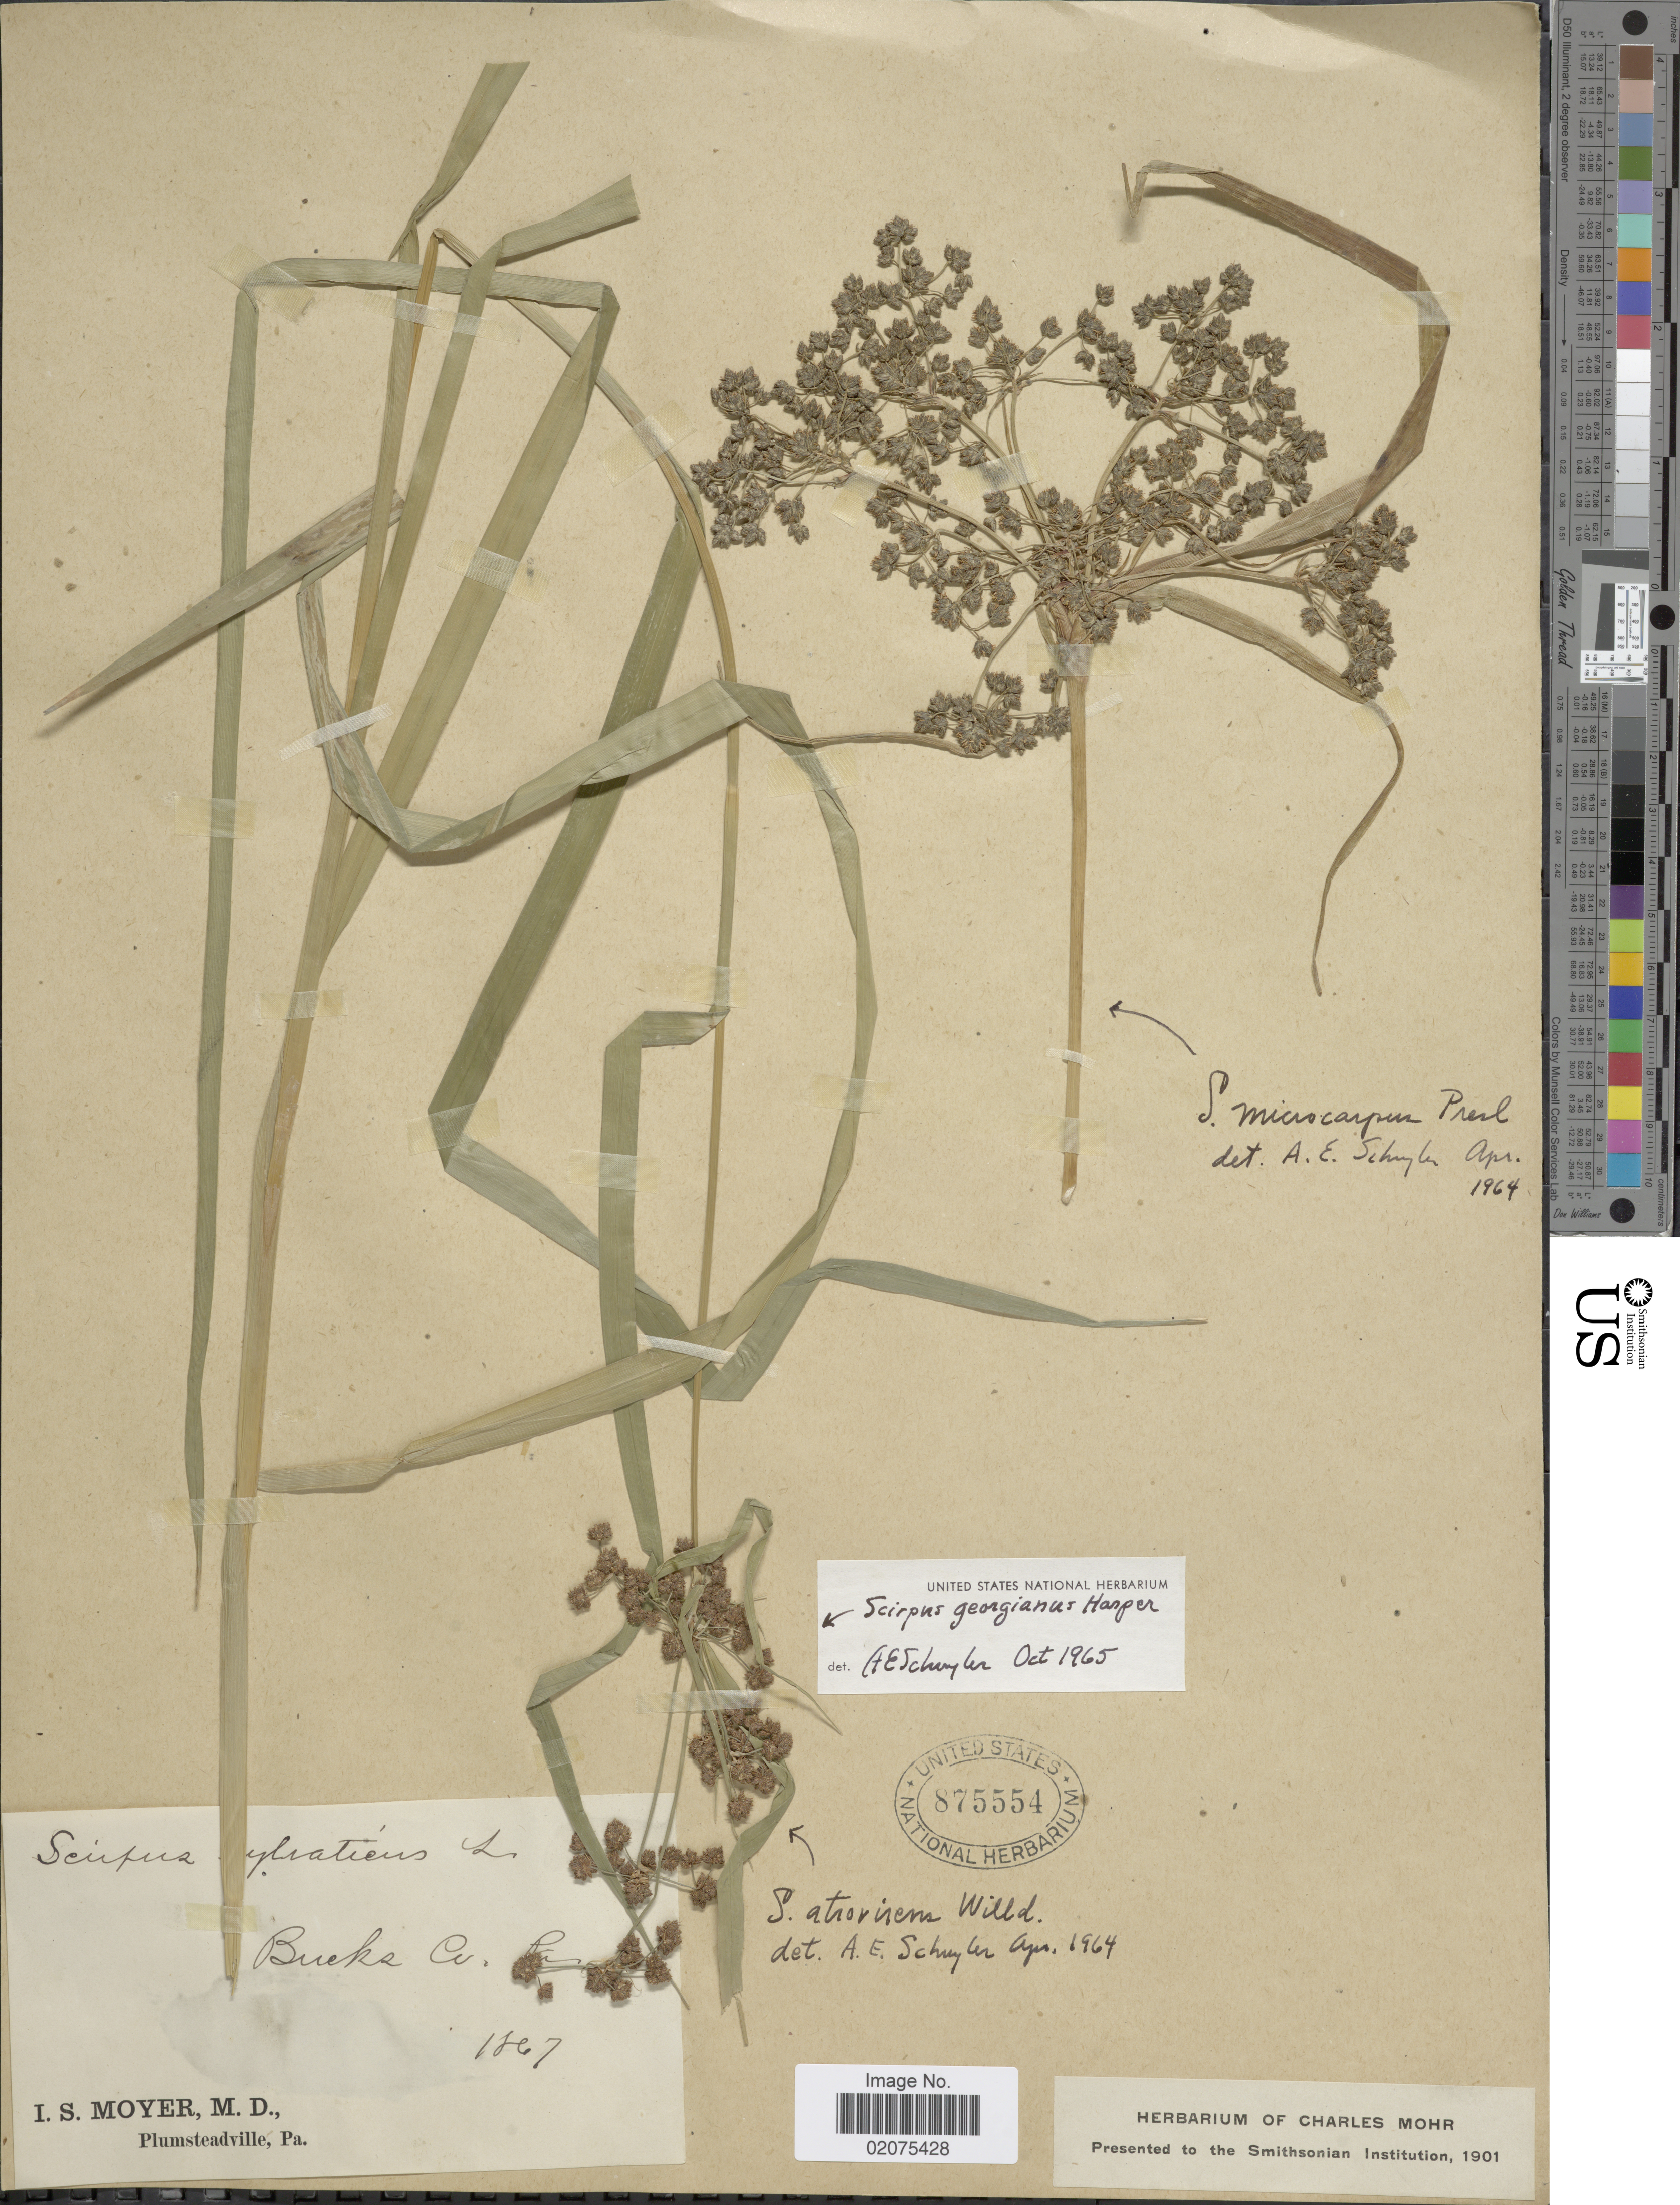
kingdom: Plantae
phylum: Tracheophyta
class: Liliopsida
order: Poales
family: Cyperaceae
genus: Scirpus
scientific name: Scirpus georgianus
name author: R.M. Harper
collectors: I. S. Moyer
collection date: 1867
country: United States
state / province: Pennsylvania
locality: Bucks Co.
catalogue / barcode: US 875554